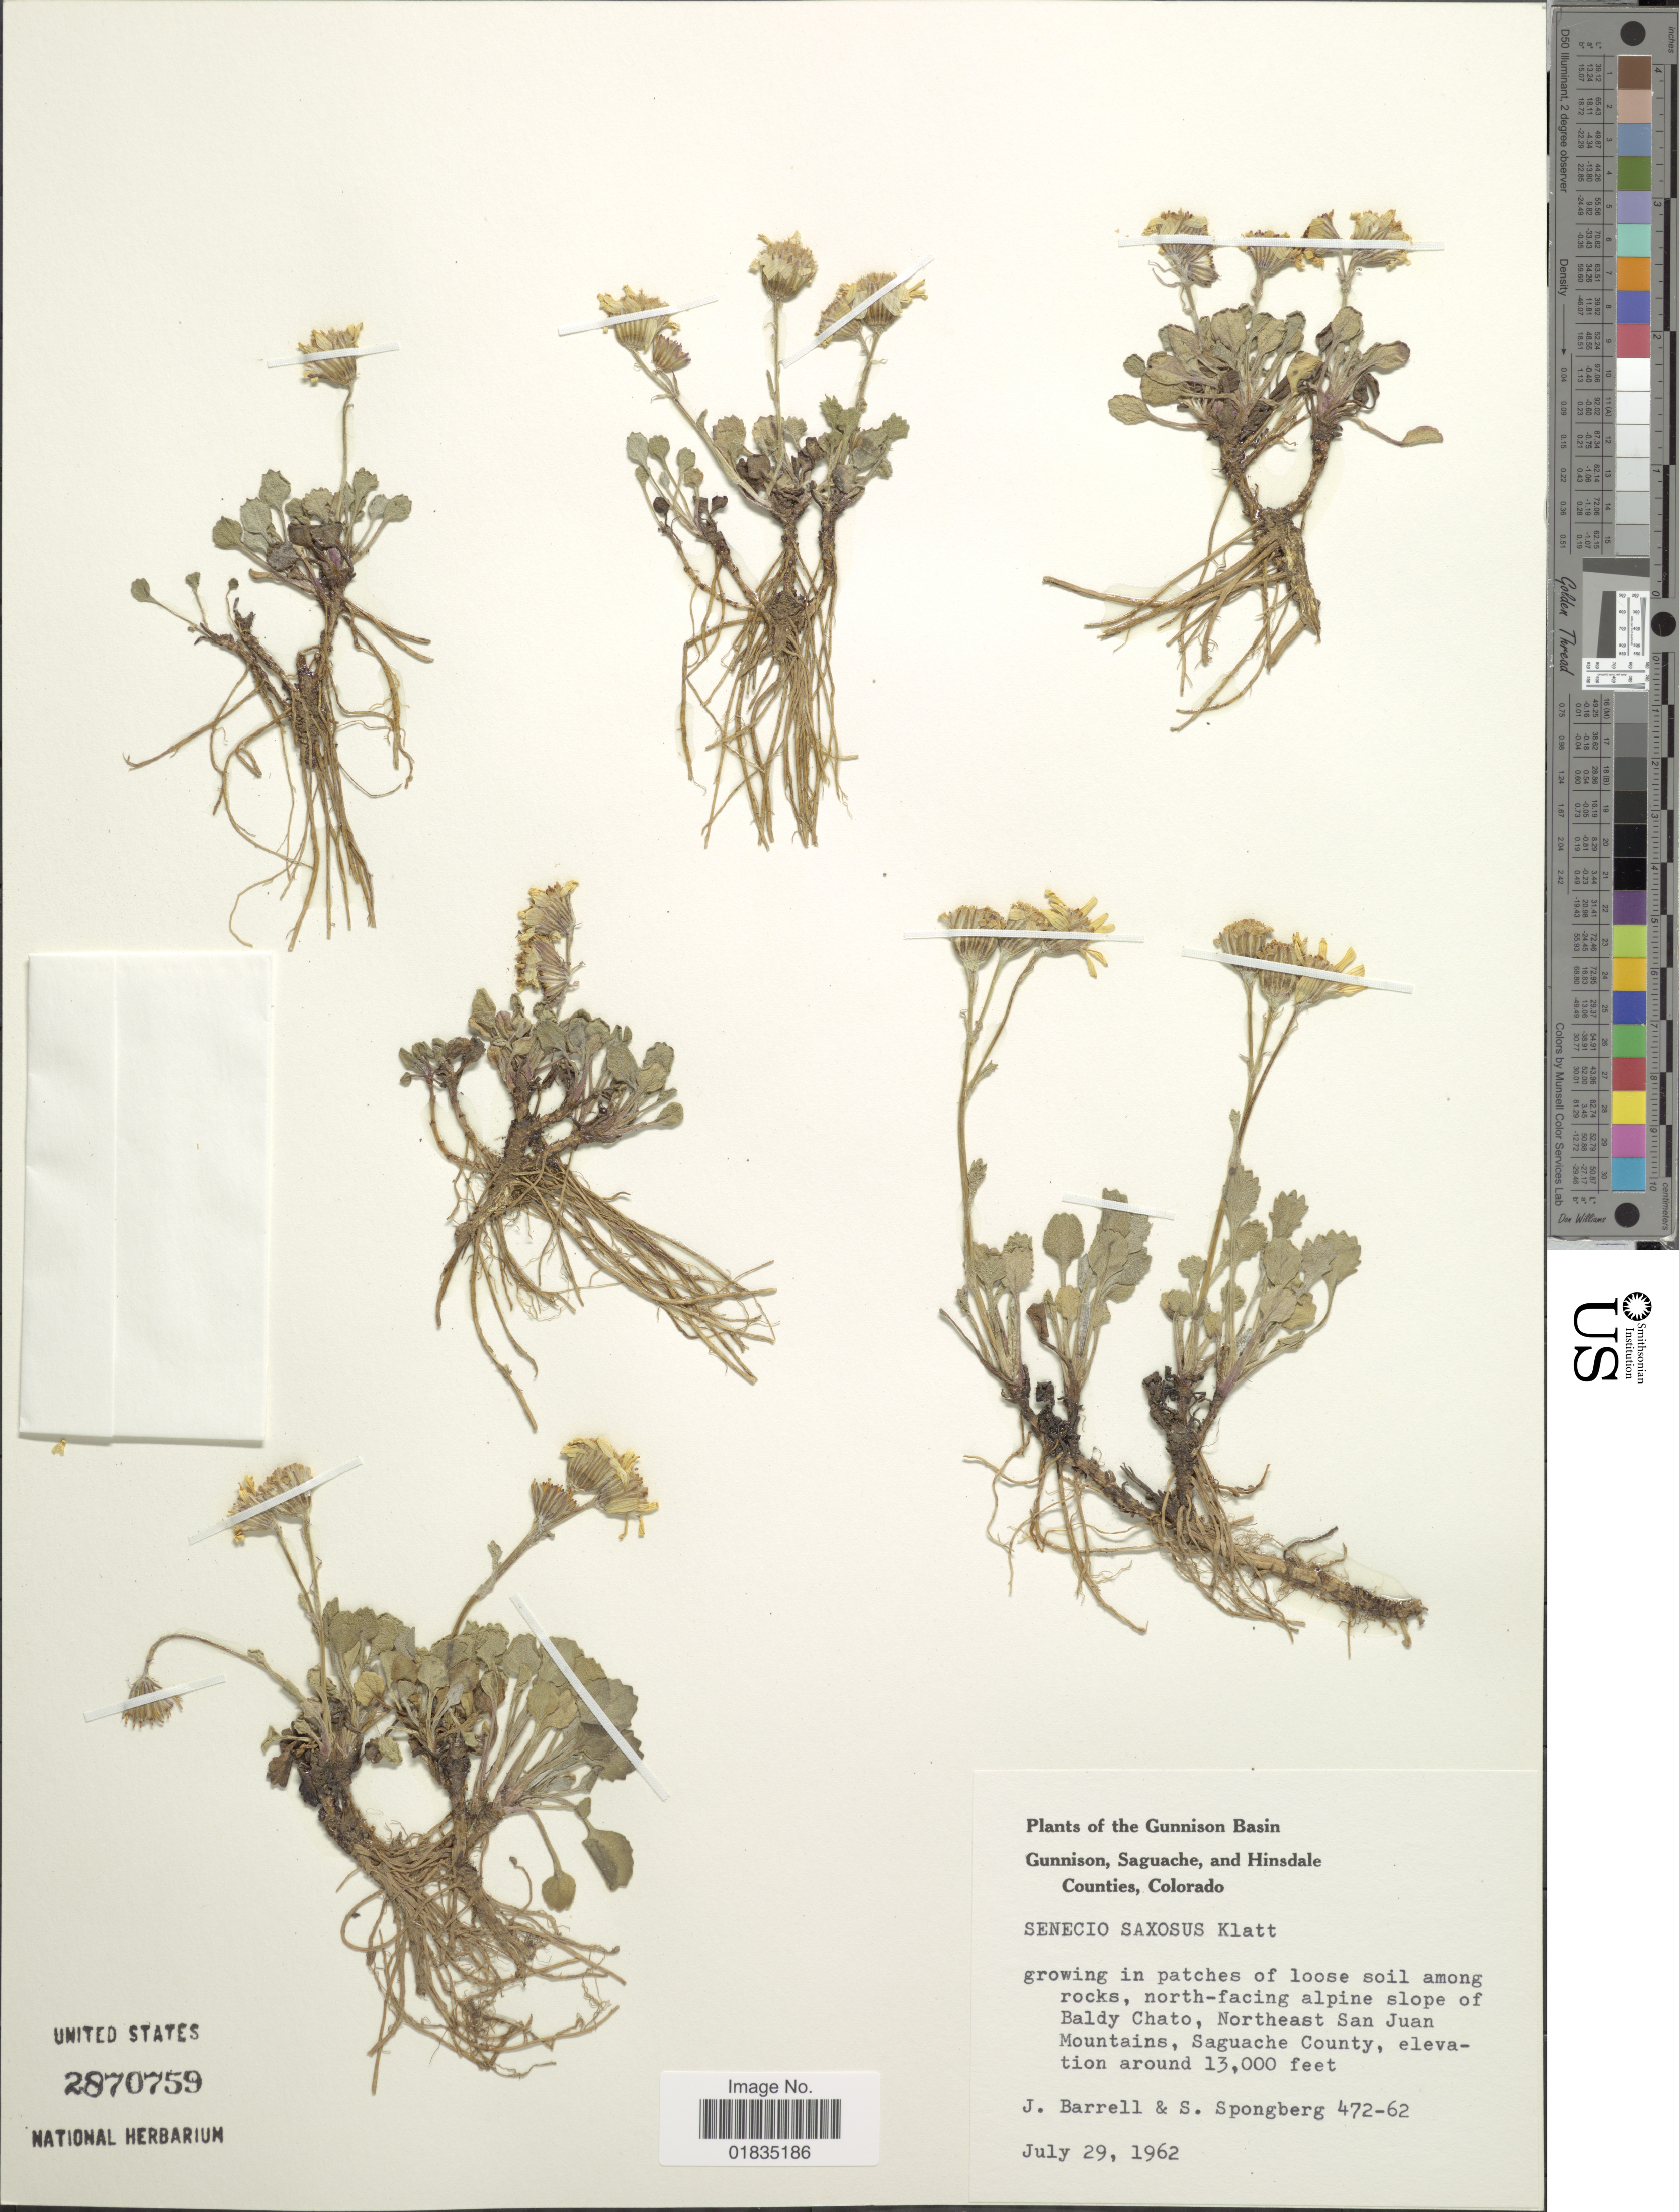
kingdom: Plantae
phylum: Tracheophyta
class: Magnoliopsida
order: Asterales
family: Asteraceae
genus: Packera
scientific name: Packera werneriifolia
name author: (A. Gray) W.A. Weber & Á. Löve ex Trock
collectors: J. Barrell & S. A.Spongberg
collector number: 472-62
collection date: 1962-07-29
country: United States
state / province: Colorado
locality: Gunnison, Saguache and Hinsdale Counties, Slope of Baldy Chato, Northeast San Juan Mountains, Saguache County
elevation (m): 3962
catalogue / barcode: US 2870759